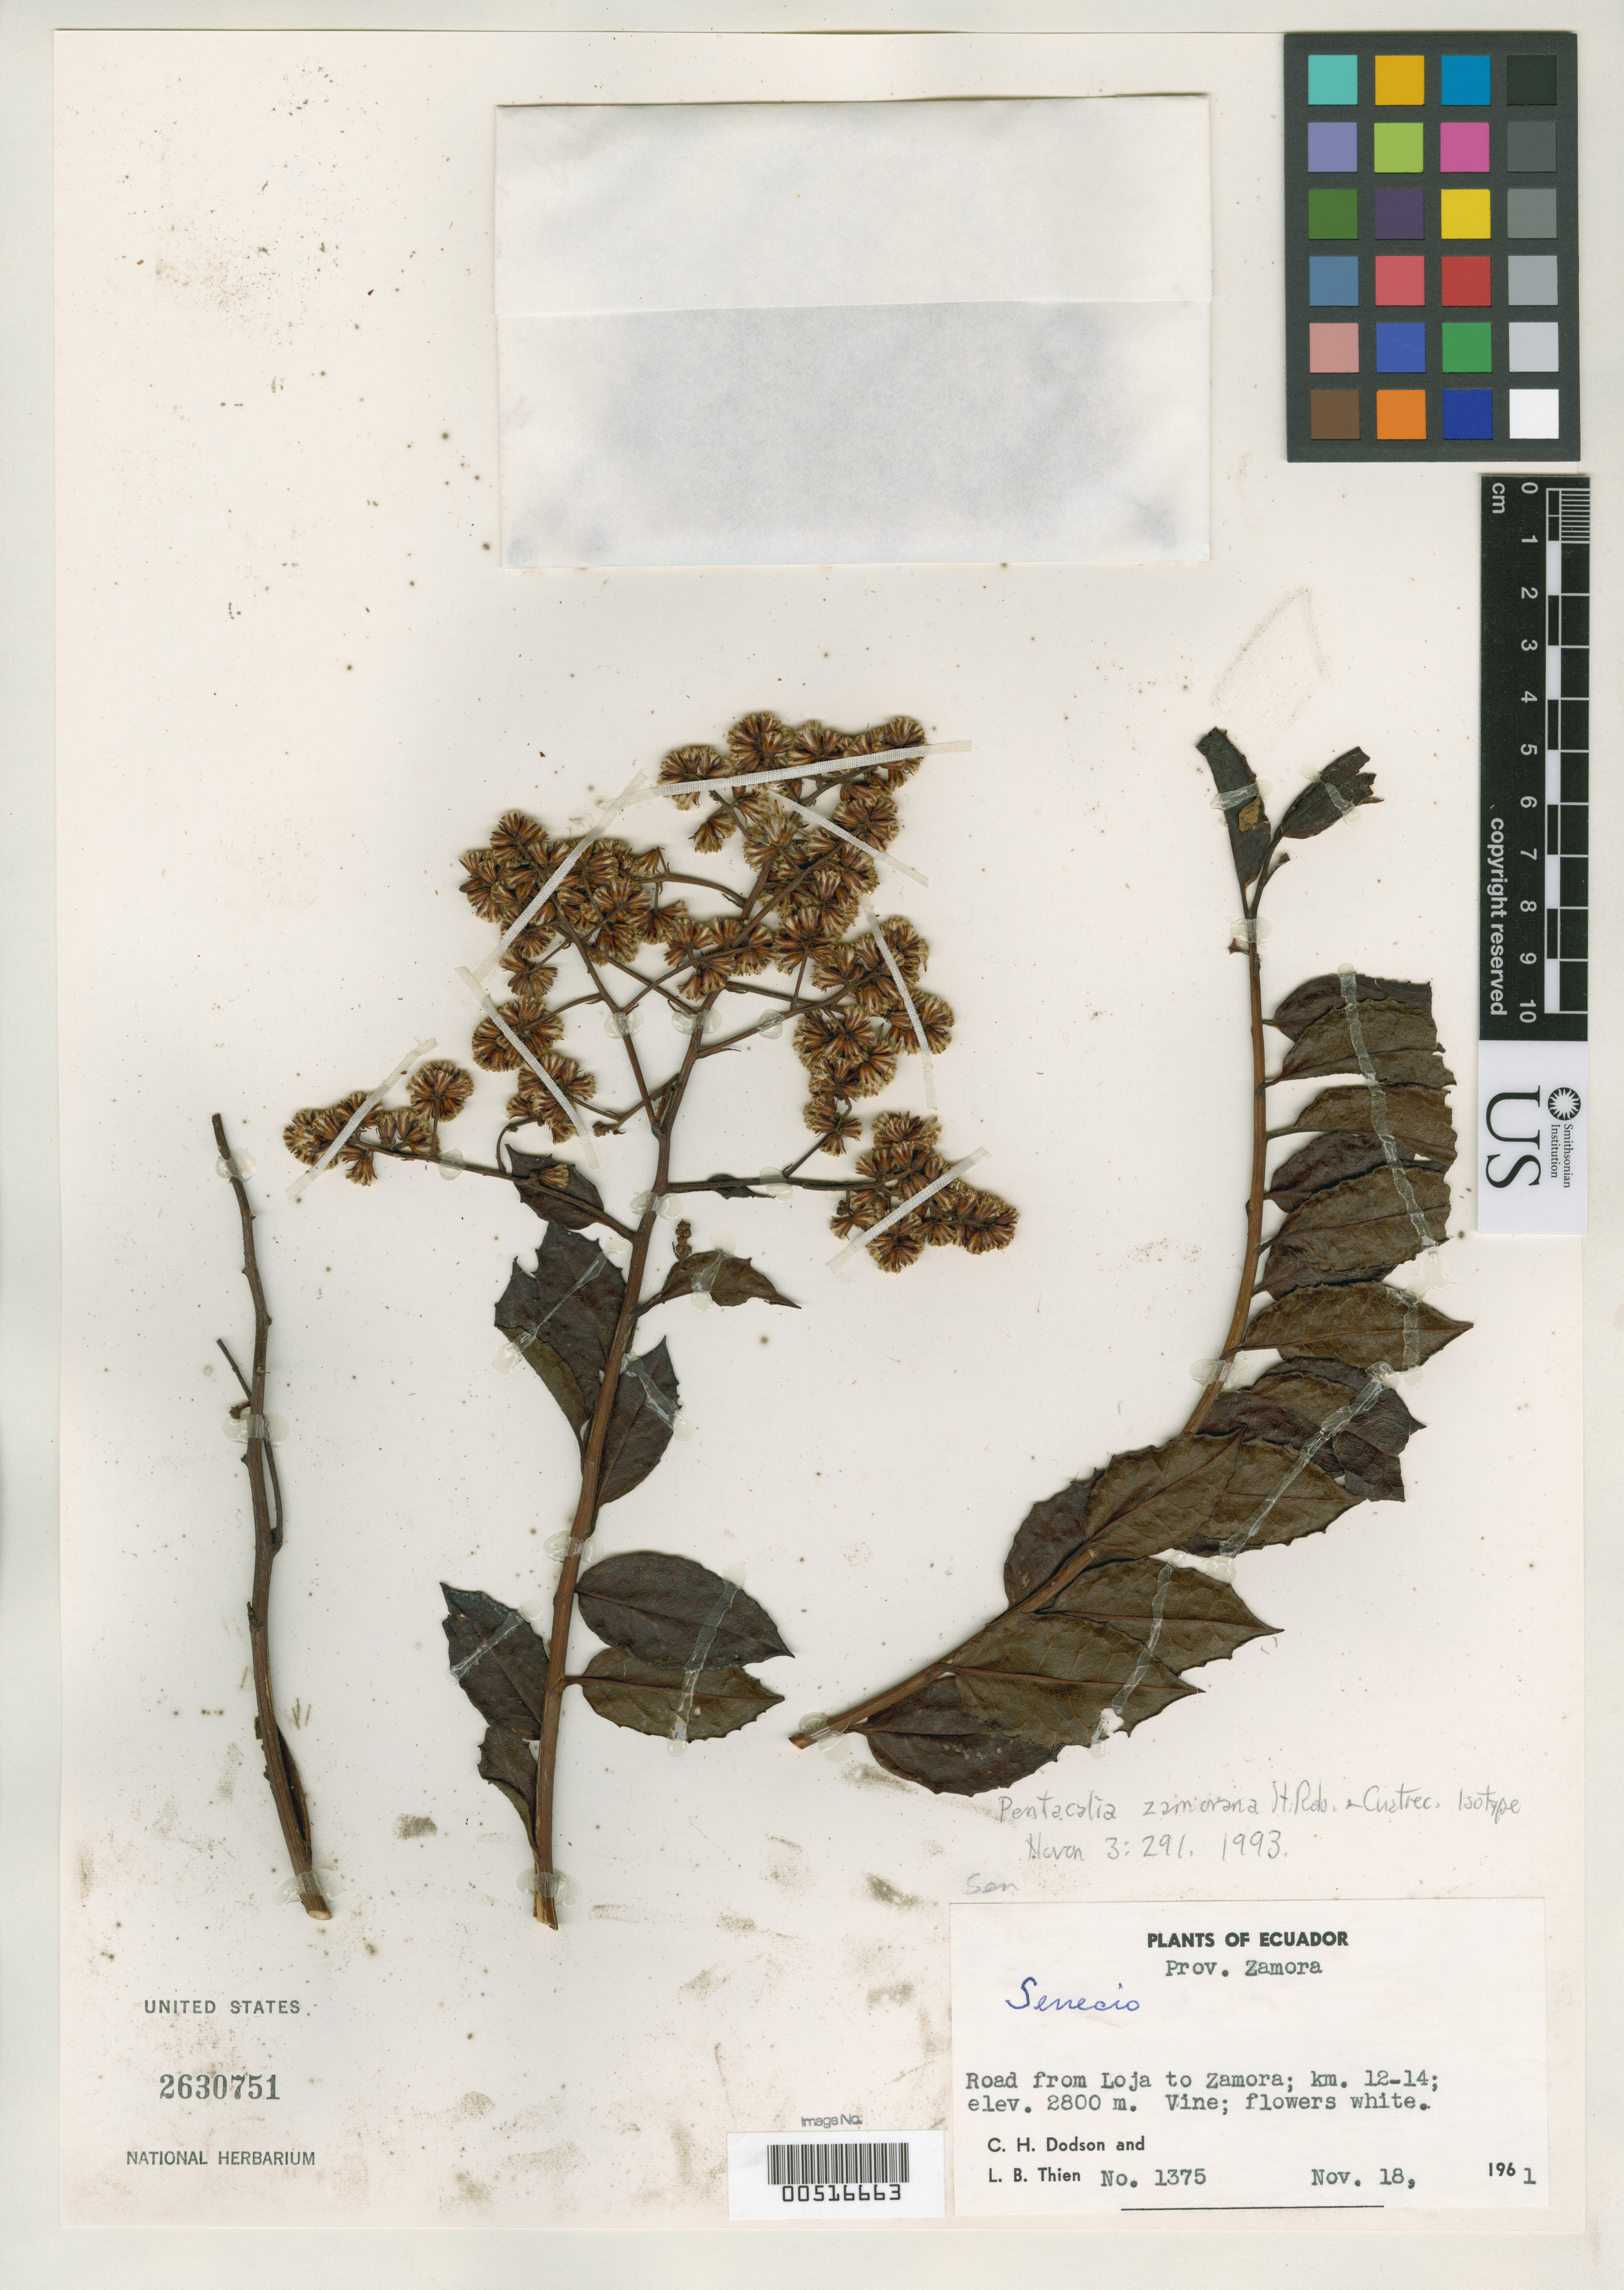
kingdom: Plantae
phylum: Tracheophyta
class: Magnoliopsida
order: Asterales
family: Asteraceae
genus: Pentacalia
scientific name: Pentacalia zamorana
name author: H. Rob. & Cuatrec.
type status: Isotype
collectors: C. H. Dodson & L. Thien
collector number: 1375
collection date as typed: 18 Nov 1961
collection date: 1961-11-18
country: Ecuador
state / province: Zamora-Chinchipe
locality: Road from Loja to Zamora, km 12-14.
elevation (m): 2800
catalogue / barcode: US 2630751